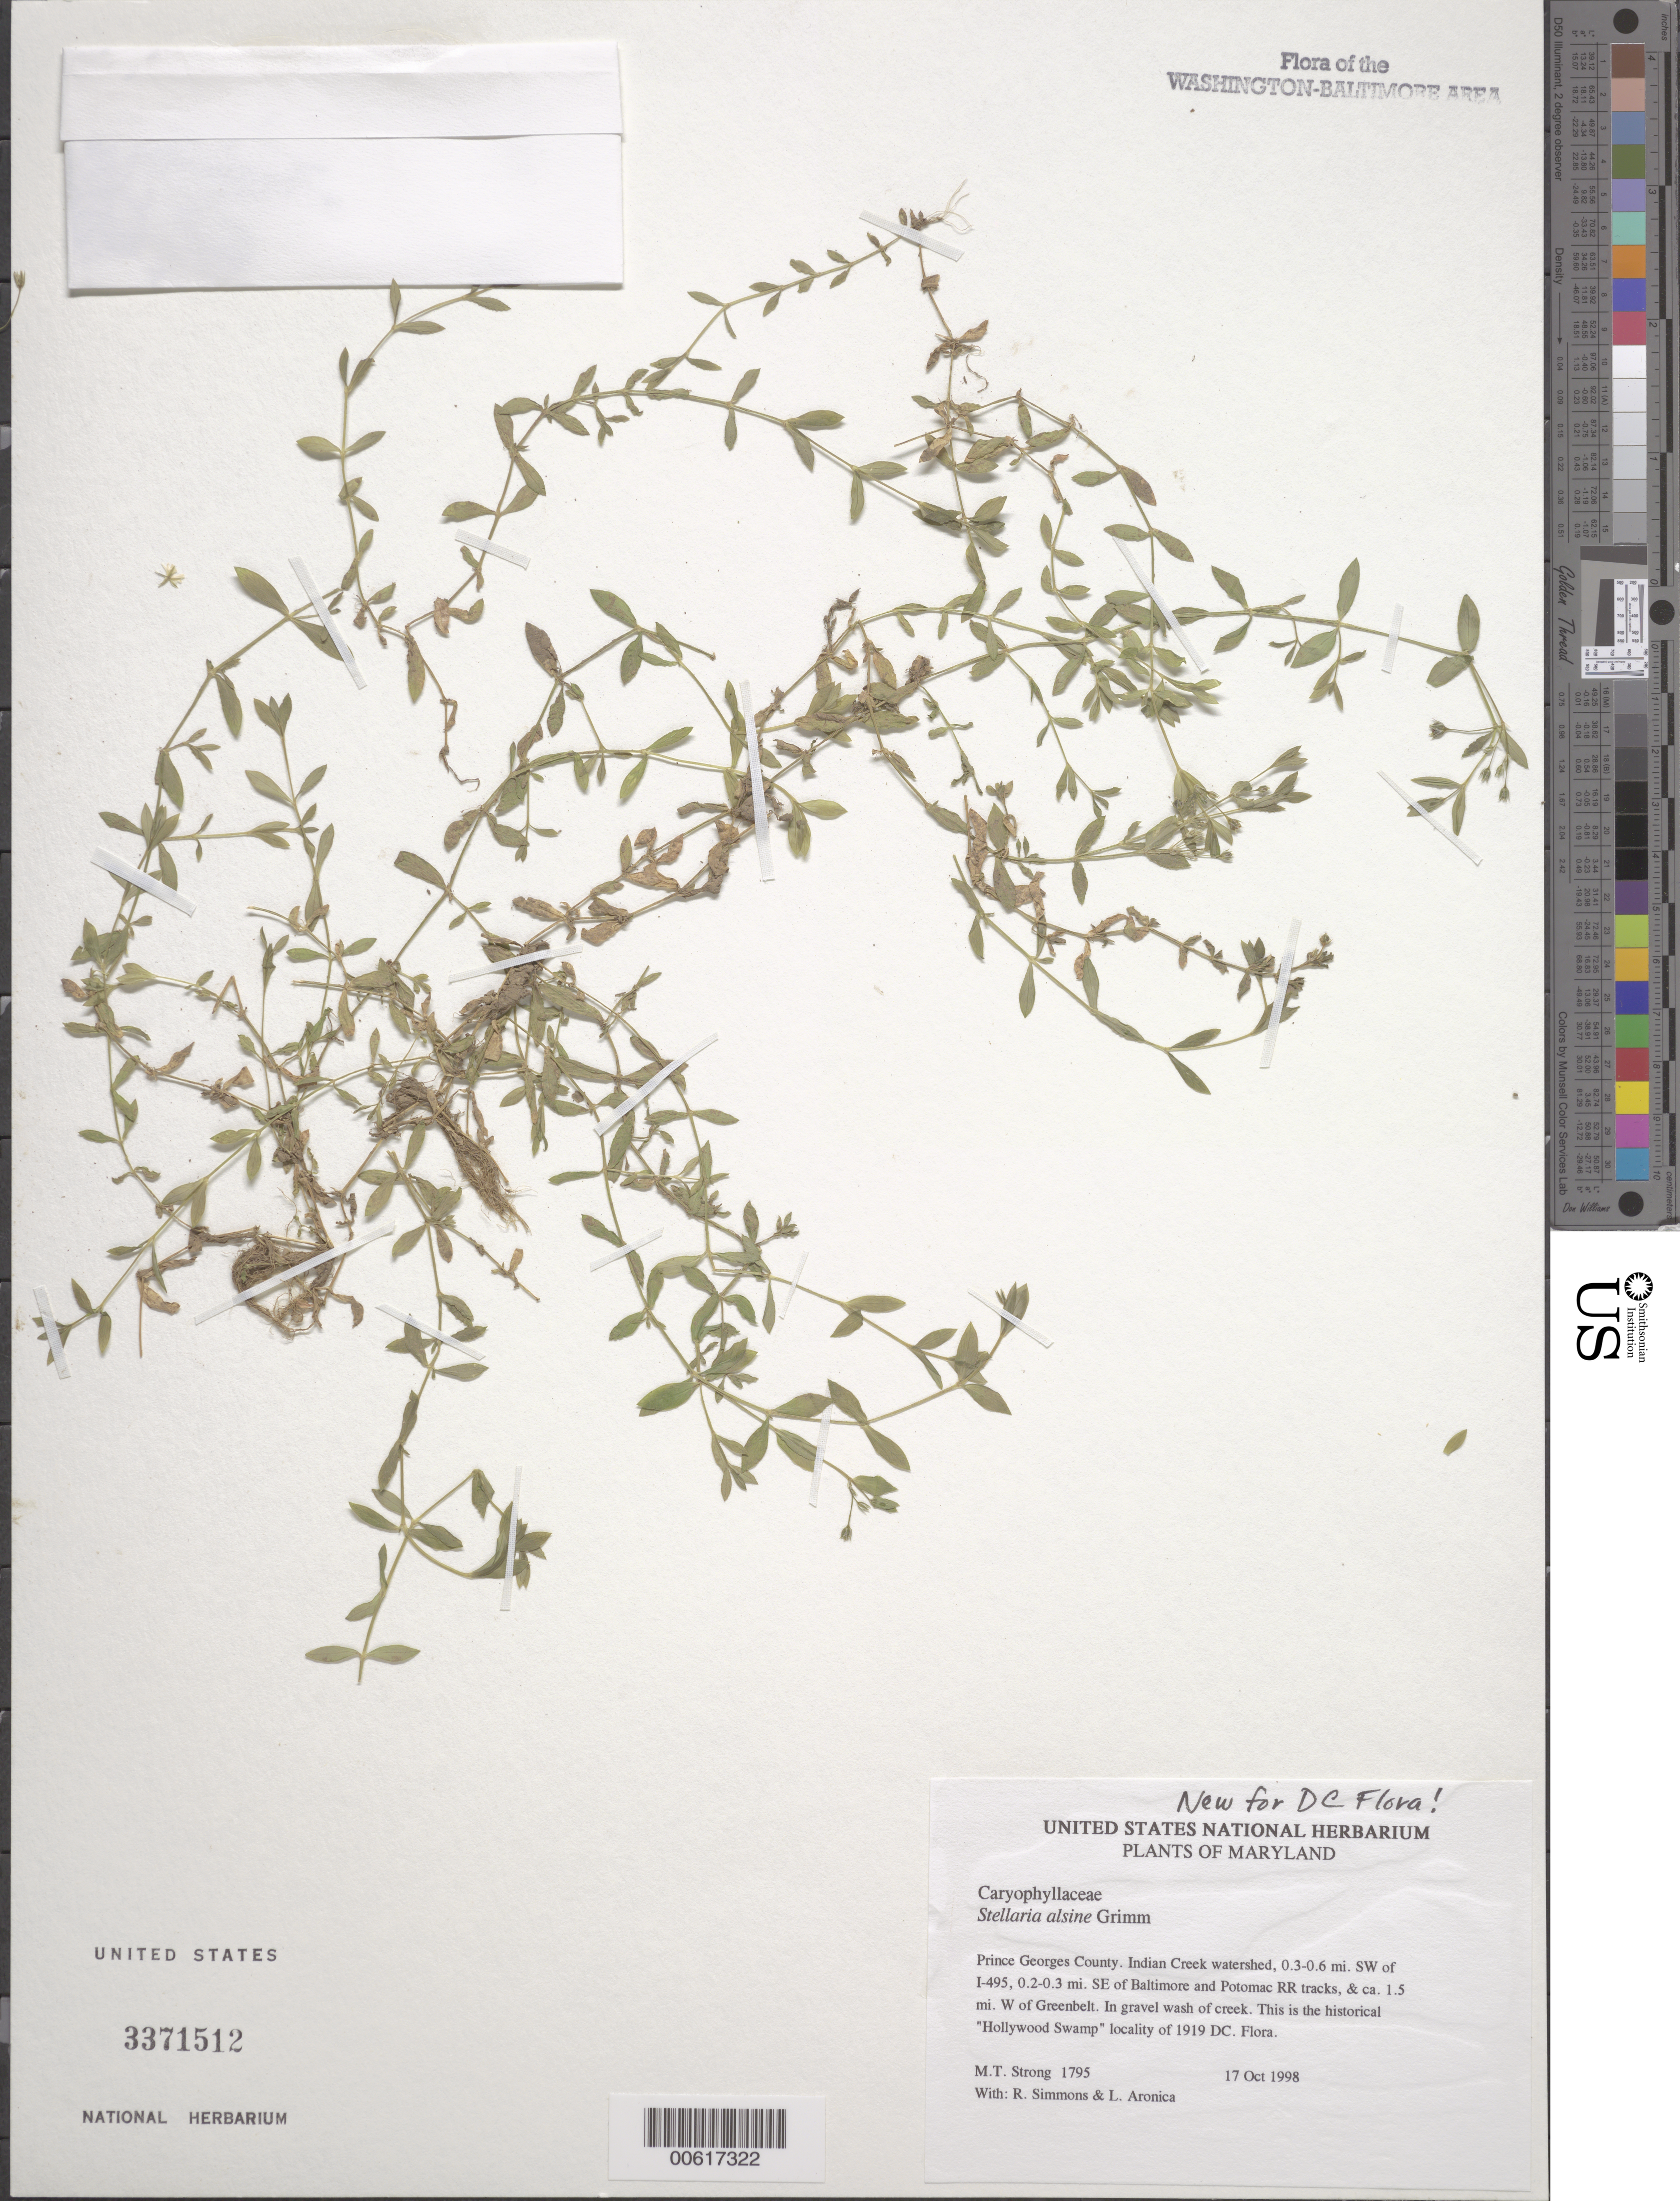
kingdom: Plantae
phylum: Tracheophyta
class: Magnoliopsida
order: Caryophyllales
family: Caryophyllaceae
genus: Stellaria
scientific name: Stellaria alsine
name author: Grimm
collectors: M. T. Strong, R. Simmons & L. Aronica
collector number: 1795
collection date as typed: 17 Oct 1998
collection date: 1998-10-17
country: United States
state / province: Maryland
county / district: Prince George's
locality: Indian Creek watershed, 0.3-0.6 mi. SW of I-495, 0.2-0.3 mi. SE of Baltimore and Potomac RR tracks, & ca. 1.5 mi. W of Greenbelt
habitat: In gravel wash of creek. This is the historical "Hollywood Swamp" locality of 1919 DC. Flora.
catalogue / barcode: US 3371512